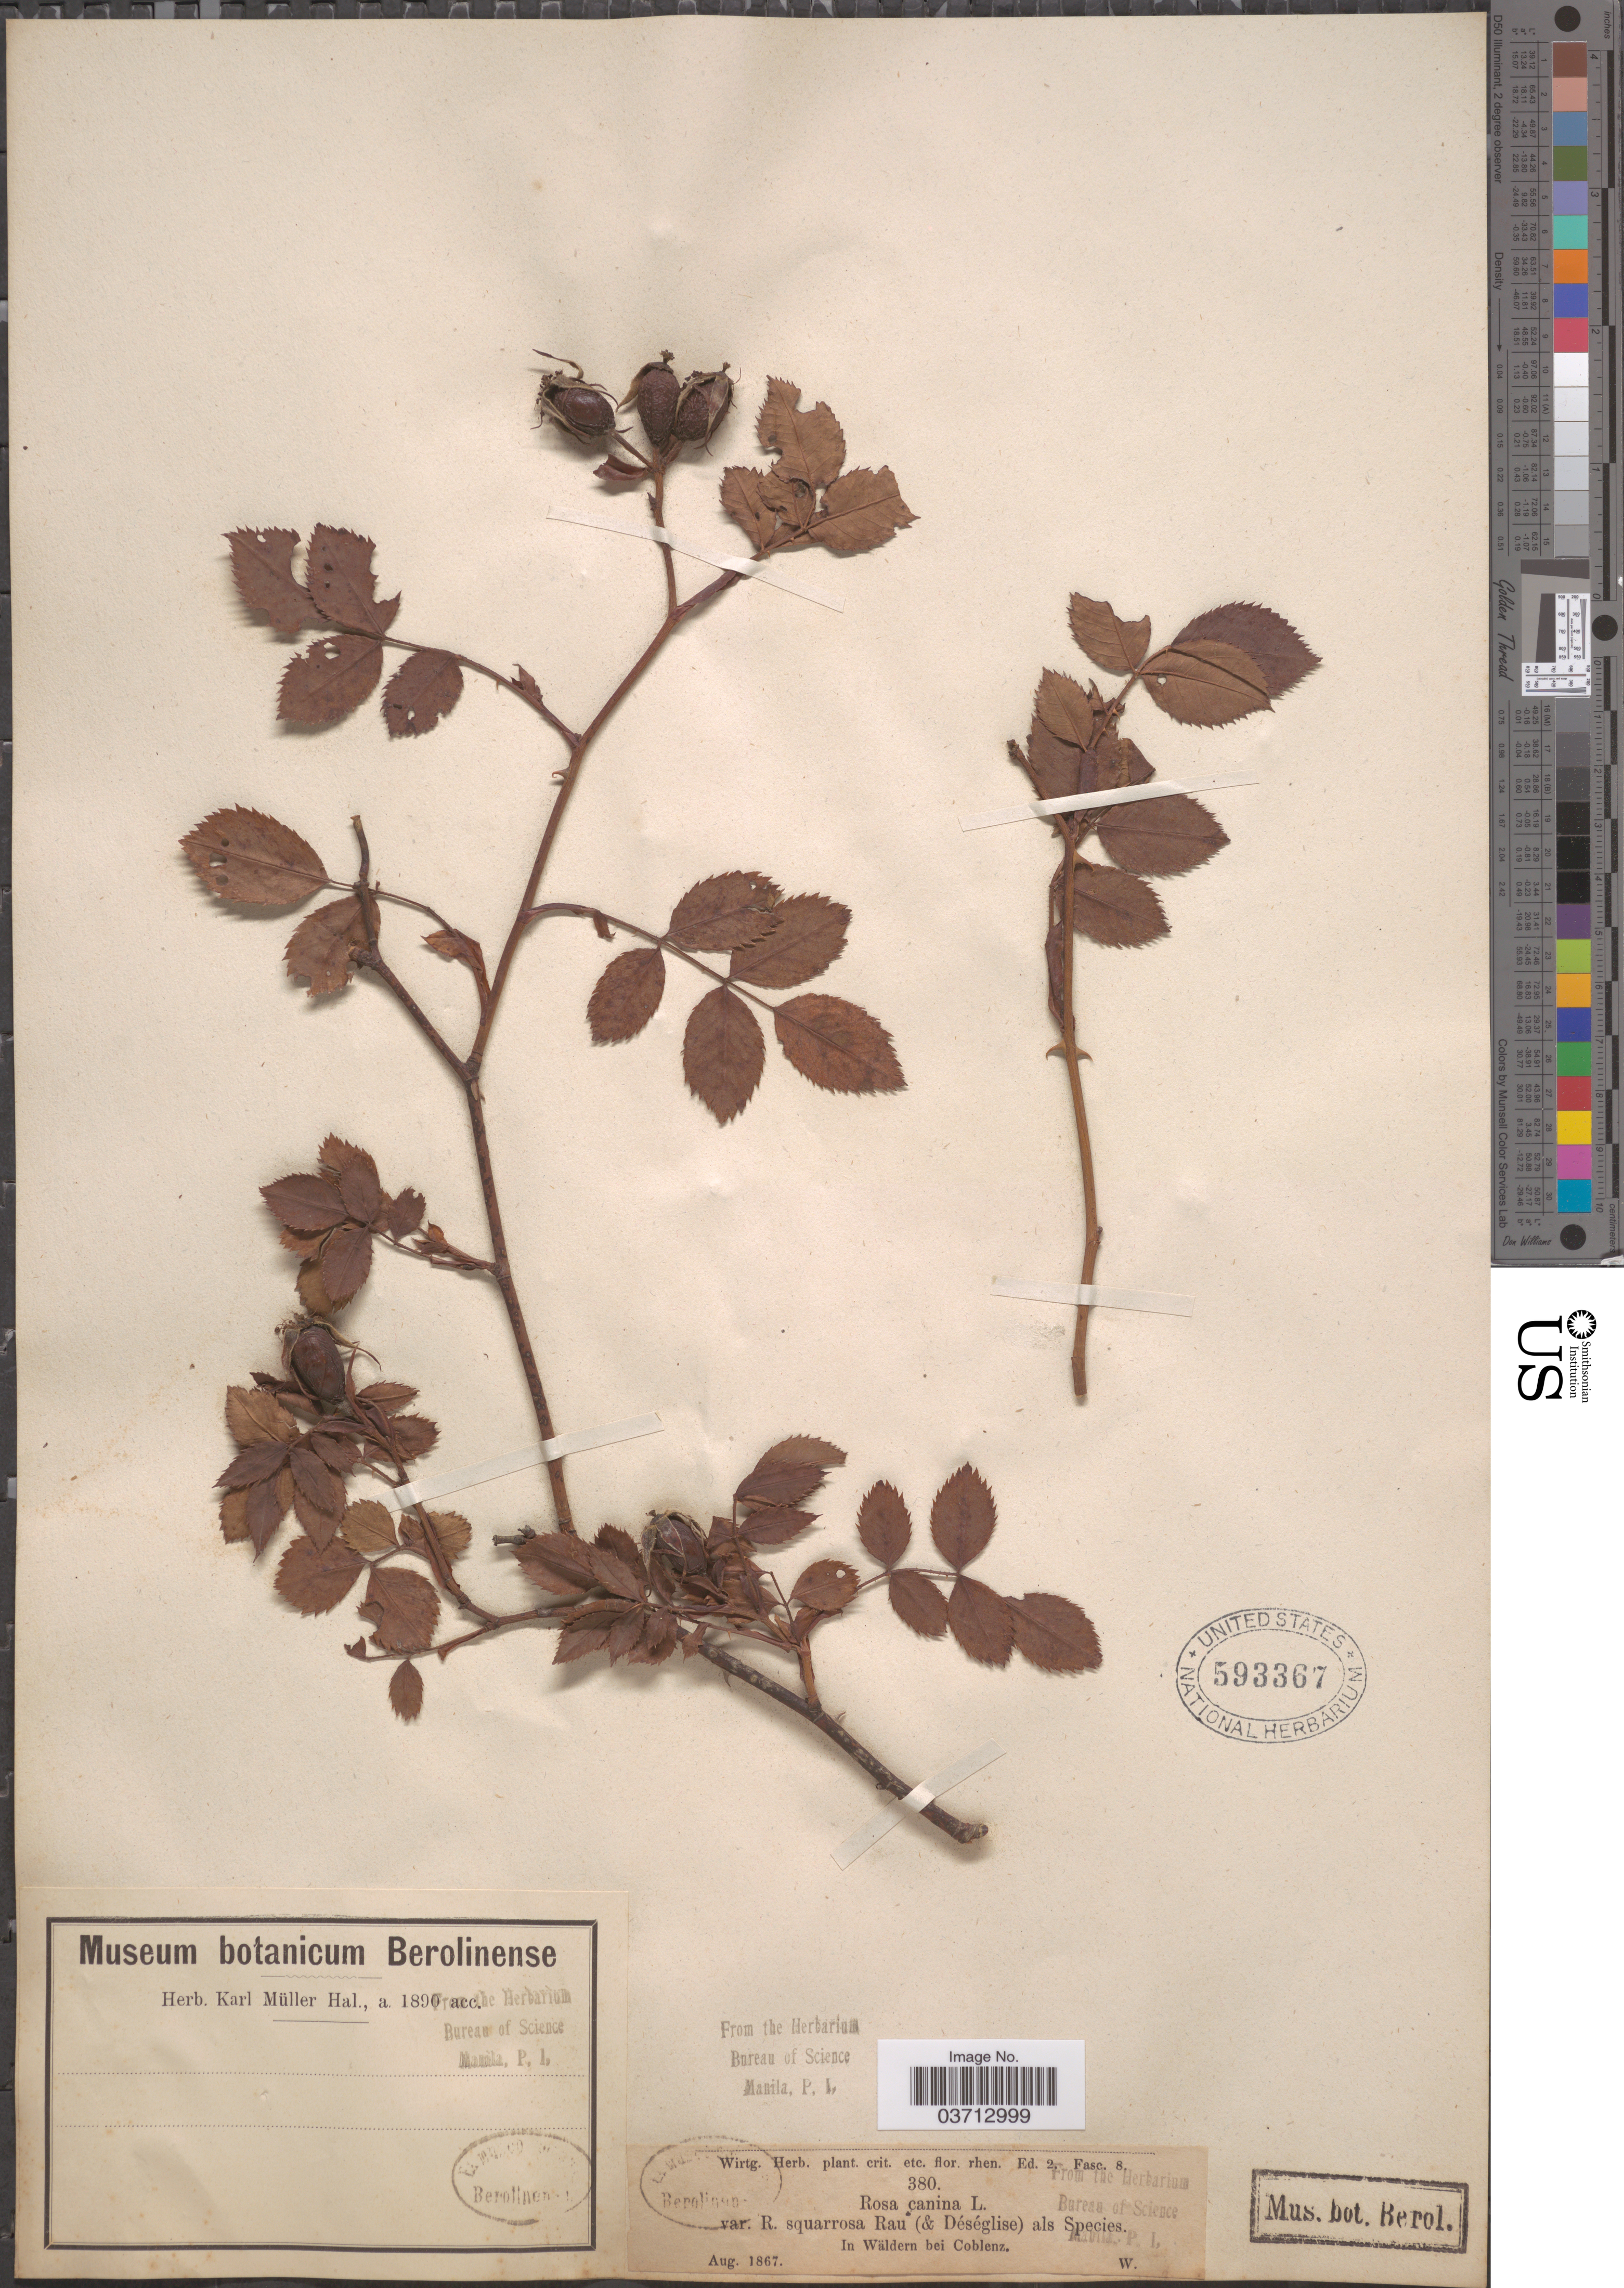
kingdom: Plantae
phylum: Tracheophyta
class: Magnoliopsida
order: Rosales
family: Rosaceae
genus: Rosa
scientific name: Rosa canina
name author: L.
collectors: Wirtg.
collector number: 380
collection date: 1867-08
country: Germany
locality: In Wäldern bei Coblenz.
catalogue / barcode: US 593367